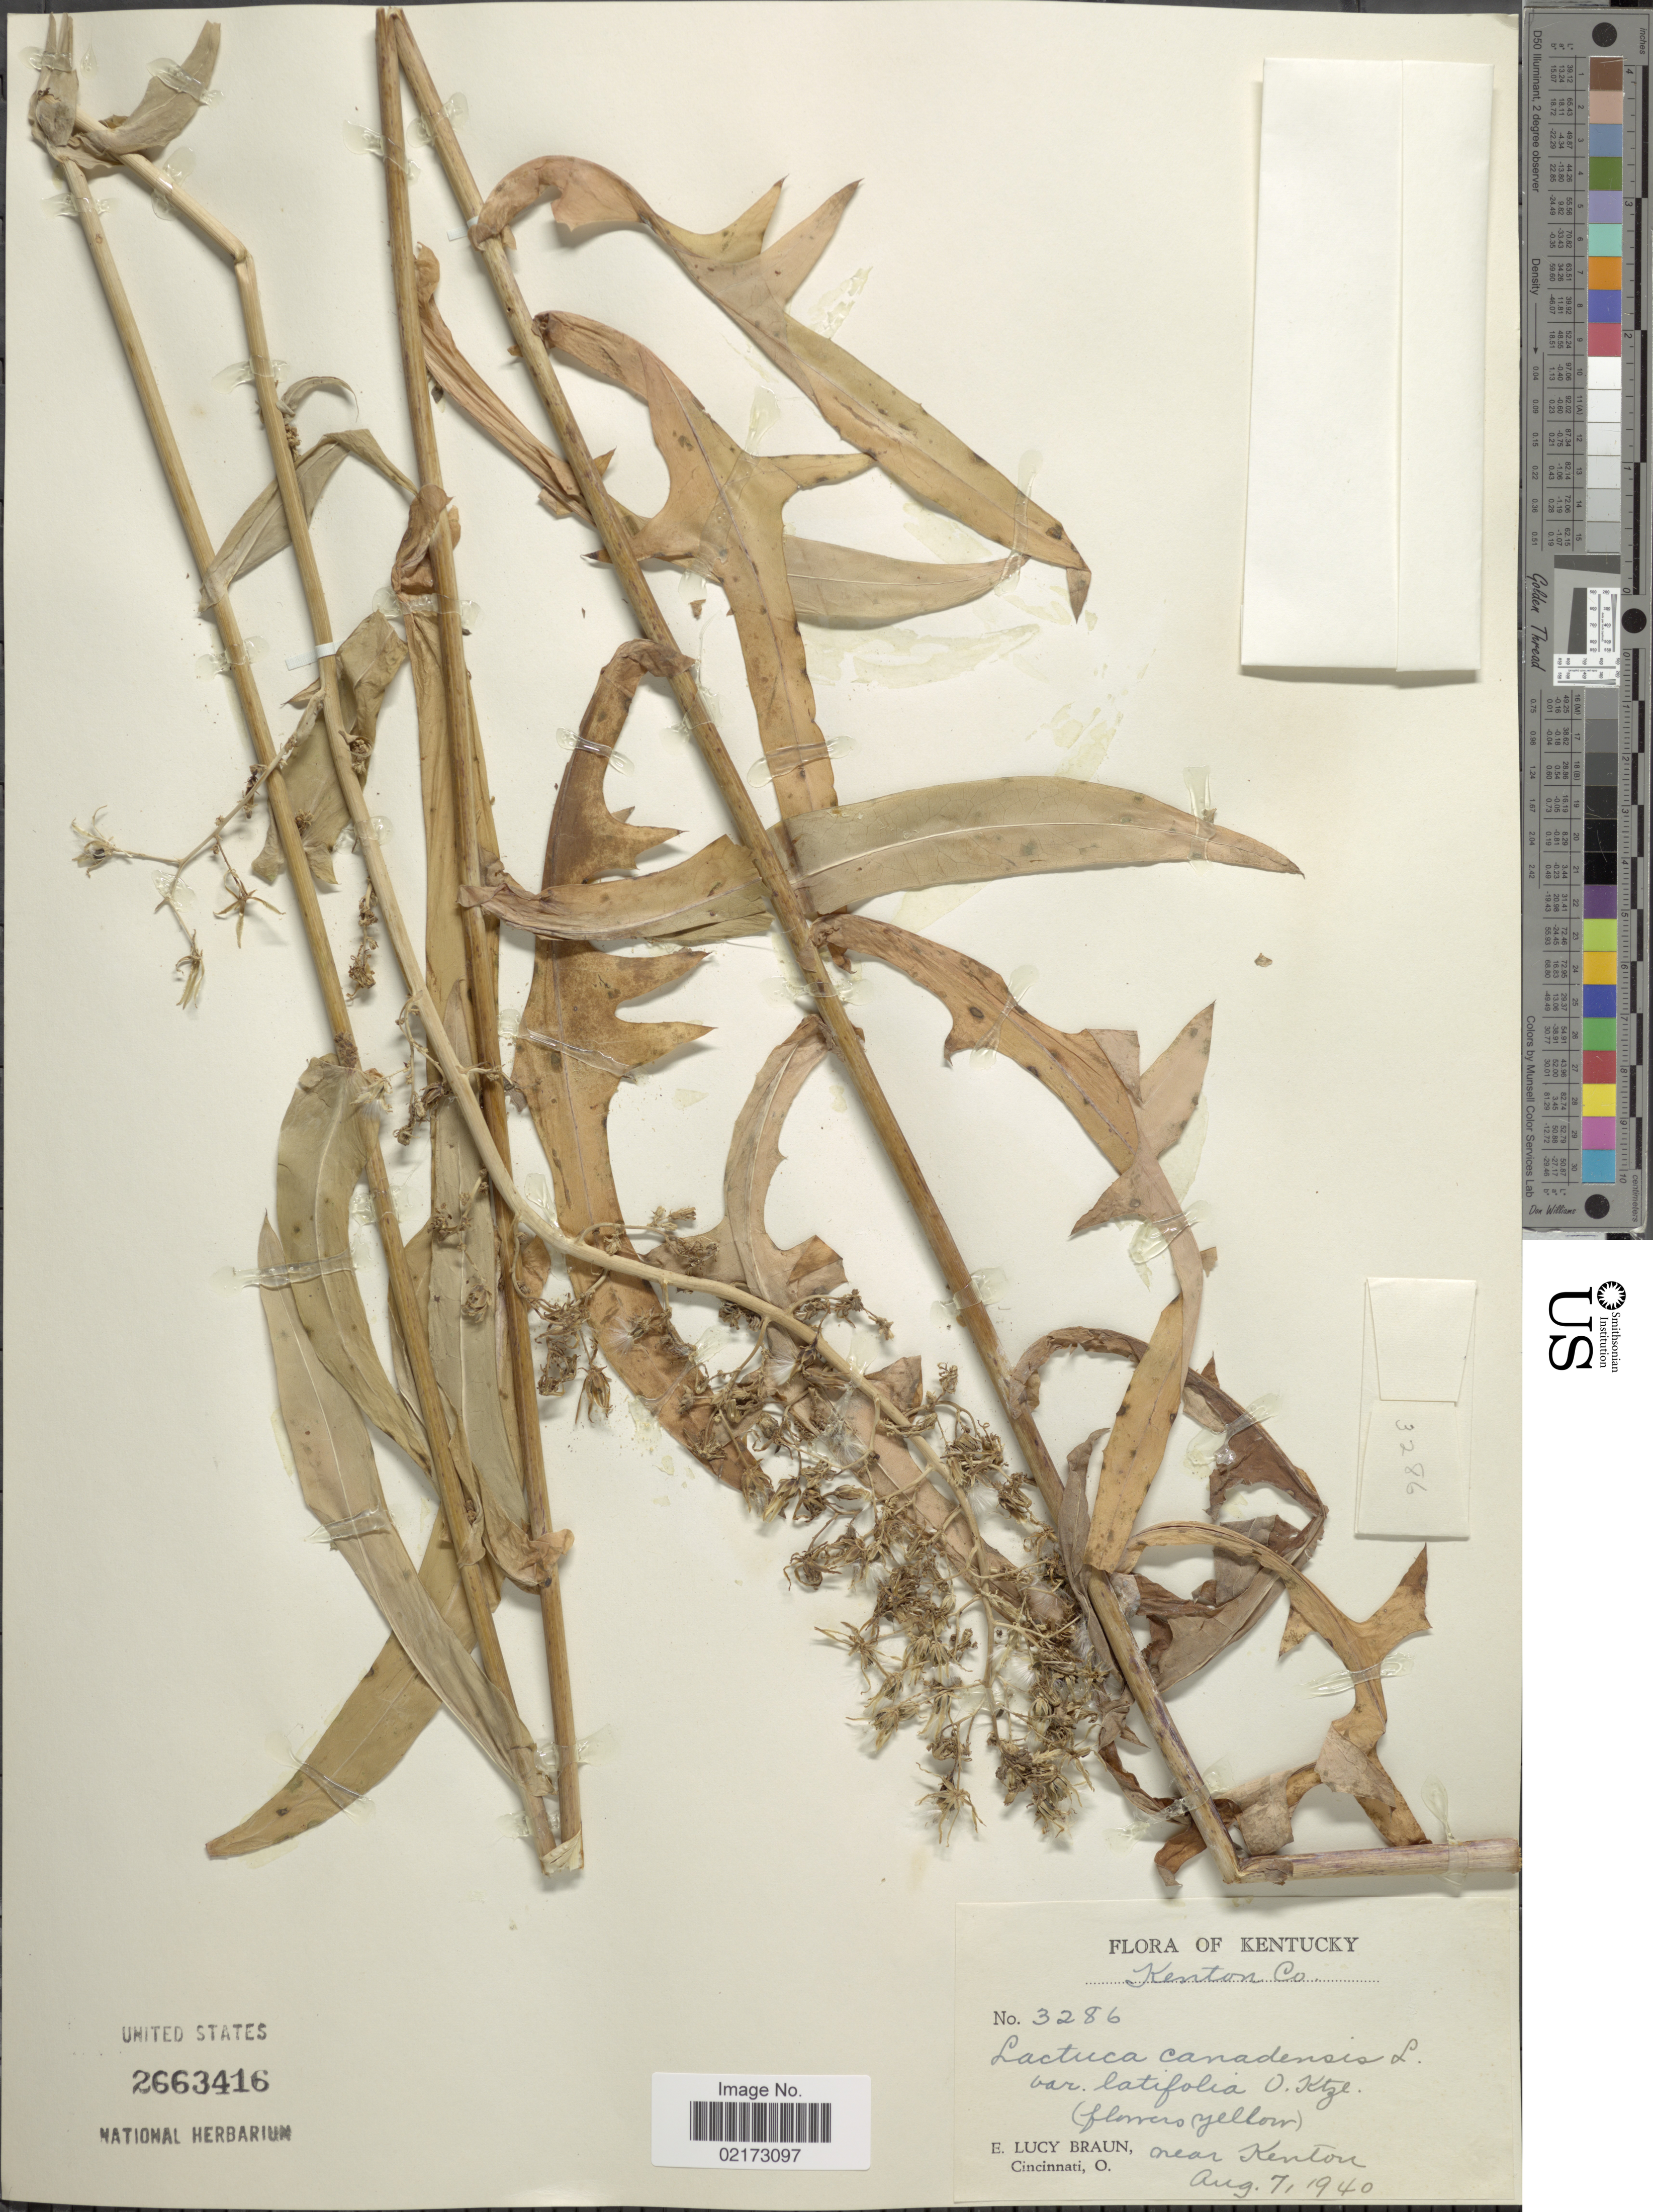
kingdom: Plantae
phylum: Tracheophyta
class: Magnoliopsida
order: Asterales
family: Asteraceae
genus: Lactuca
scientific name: Lactuca canadensis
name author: L.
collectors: E. L. Braun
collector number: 3286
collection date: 1940-08-07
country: United States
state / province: Kentucky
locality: Kenton Co., near Kenton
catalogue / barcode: US 2663416